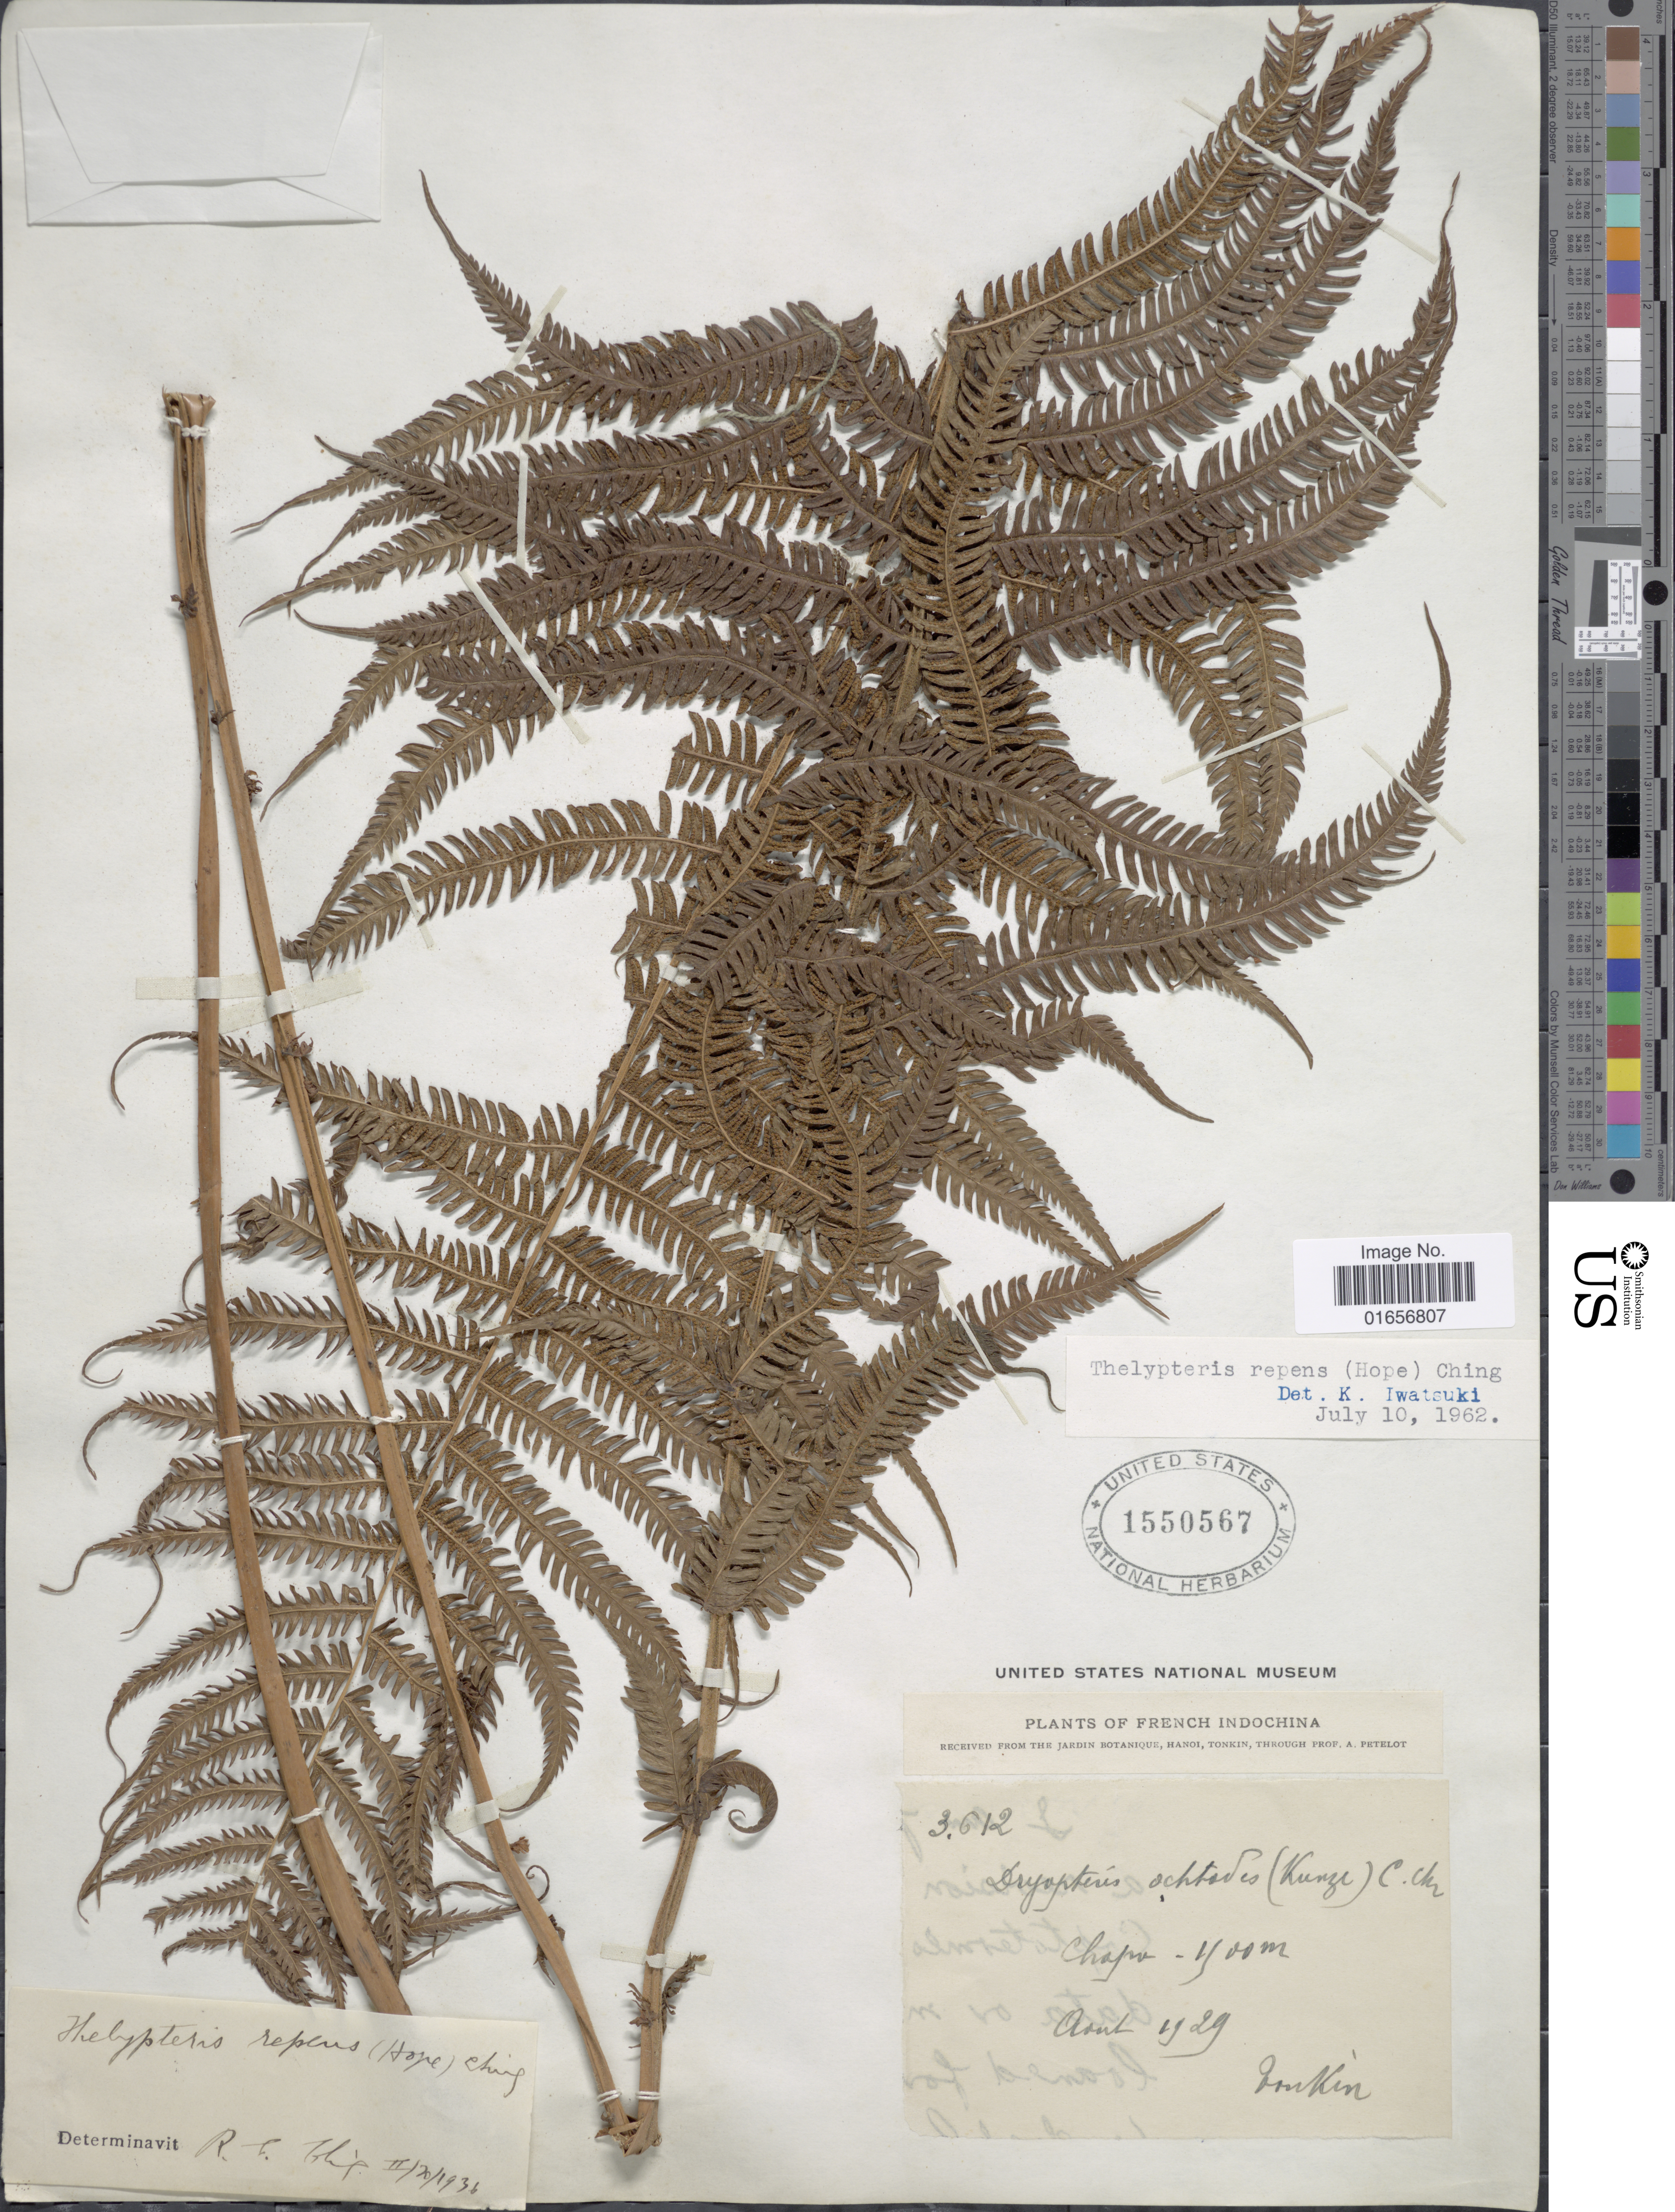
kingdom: Plantae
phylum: Tracheophyta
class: Polypodiopsida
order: Polypodiales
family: Thelypteridaceae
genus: Pseudocyclosorus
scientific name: Pseudocyclosorus repens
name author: (C. Hope) Ching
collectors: A. Petelot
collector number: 3612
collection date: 1929-08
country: Vietnam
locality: French Indochina, Tonkin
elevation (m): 400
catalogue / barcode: US 1550567